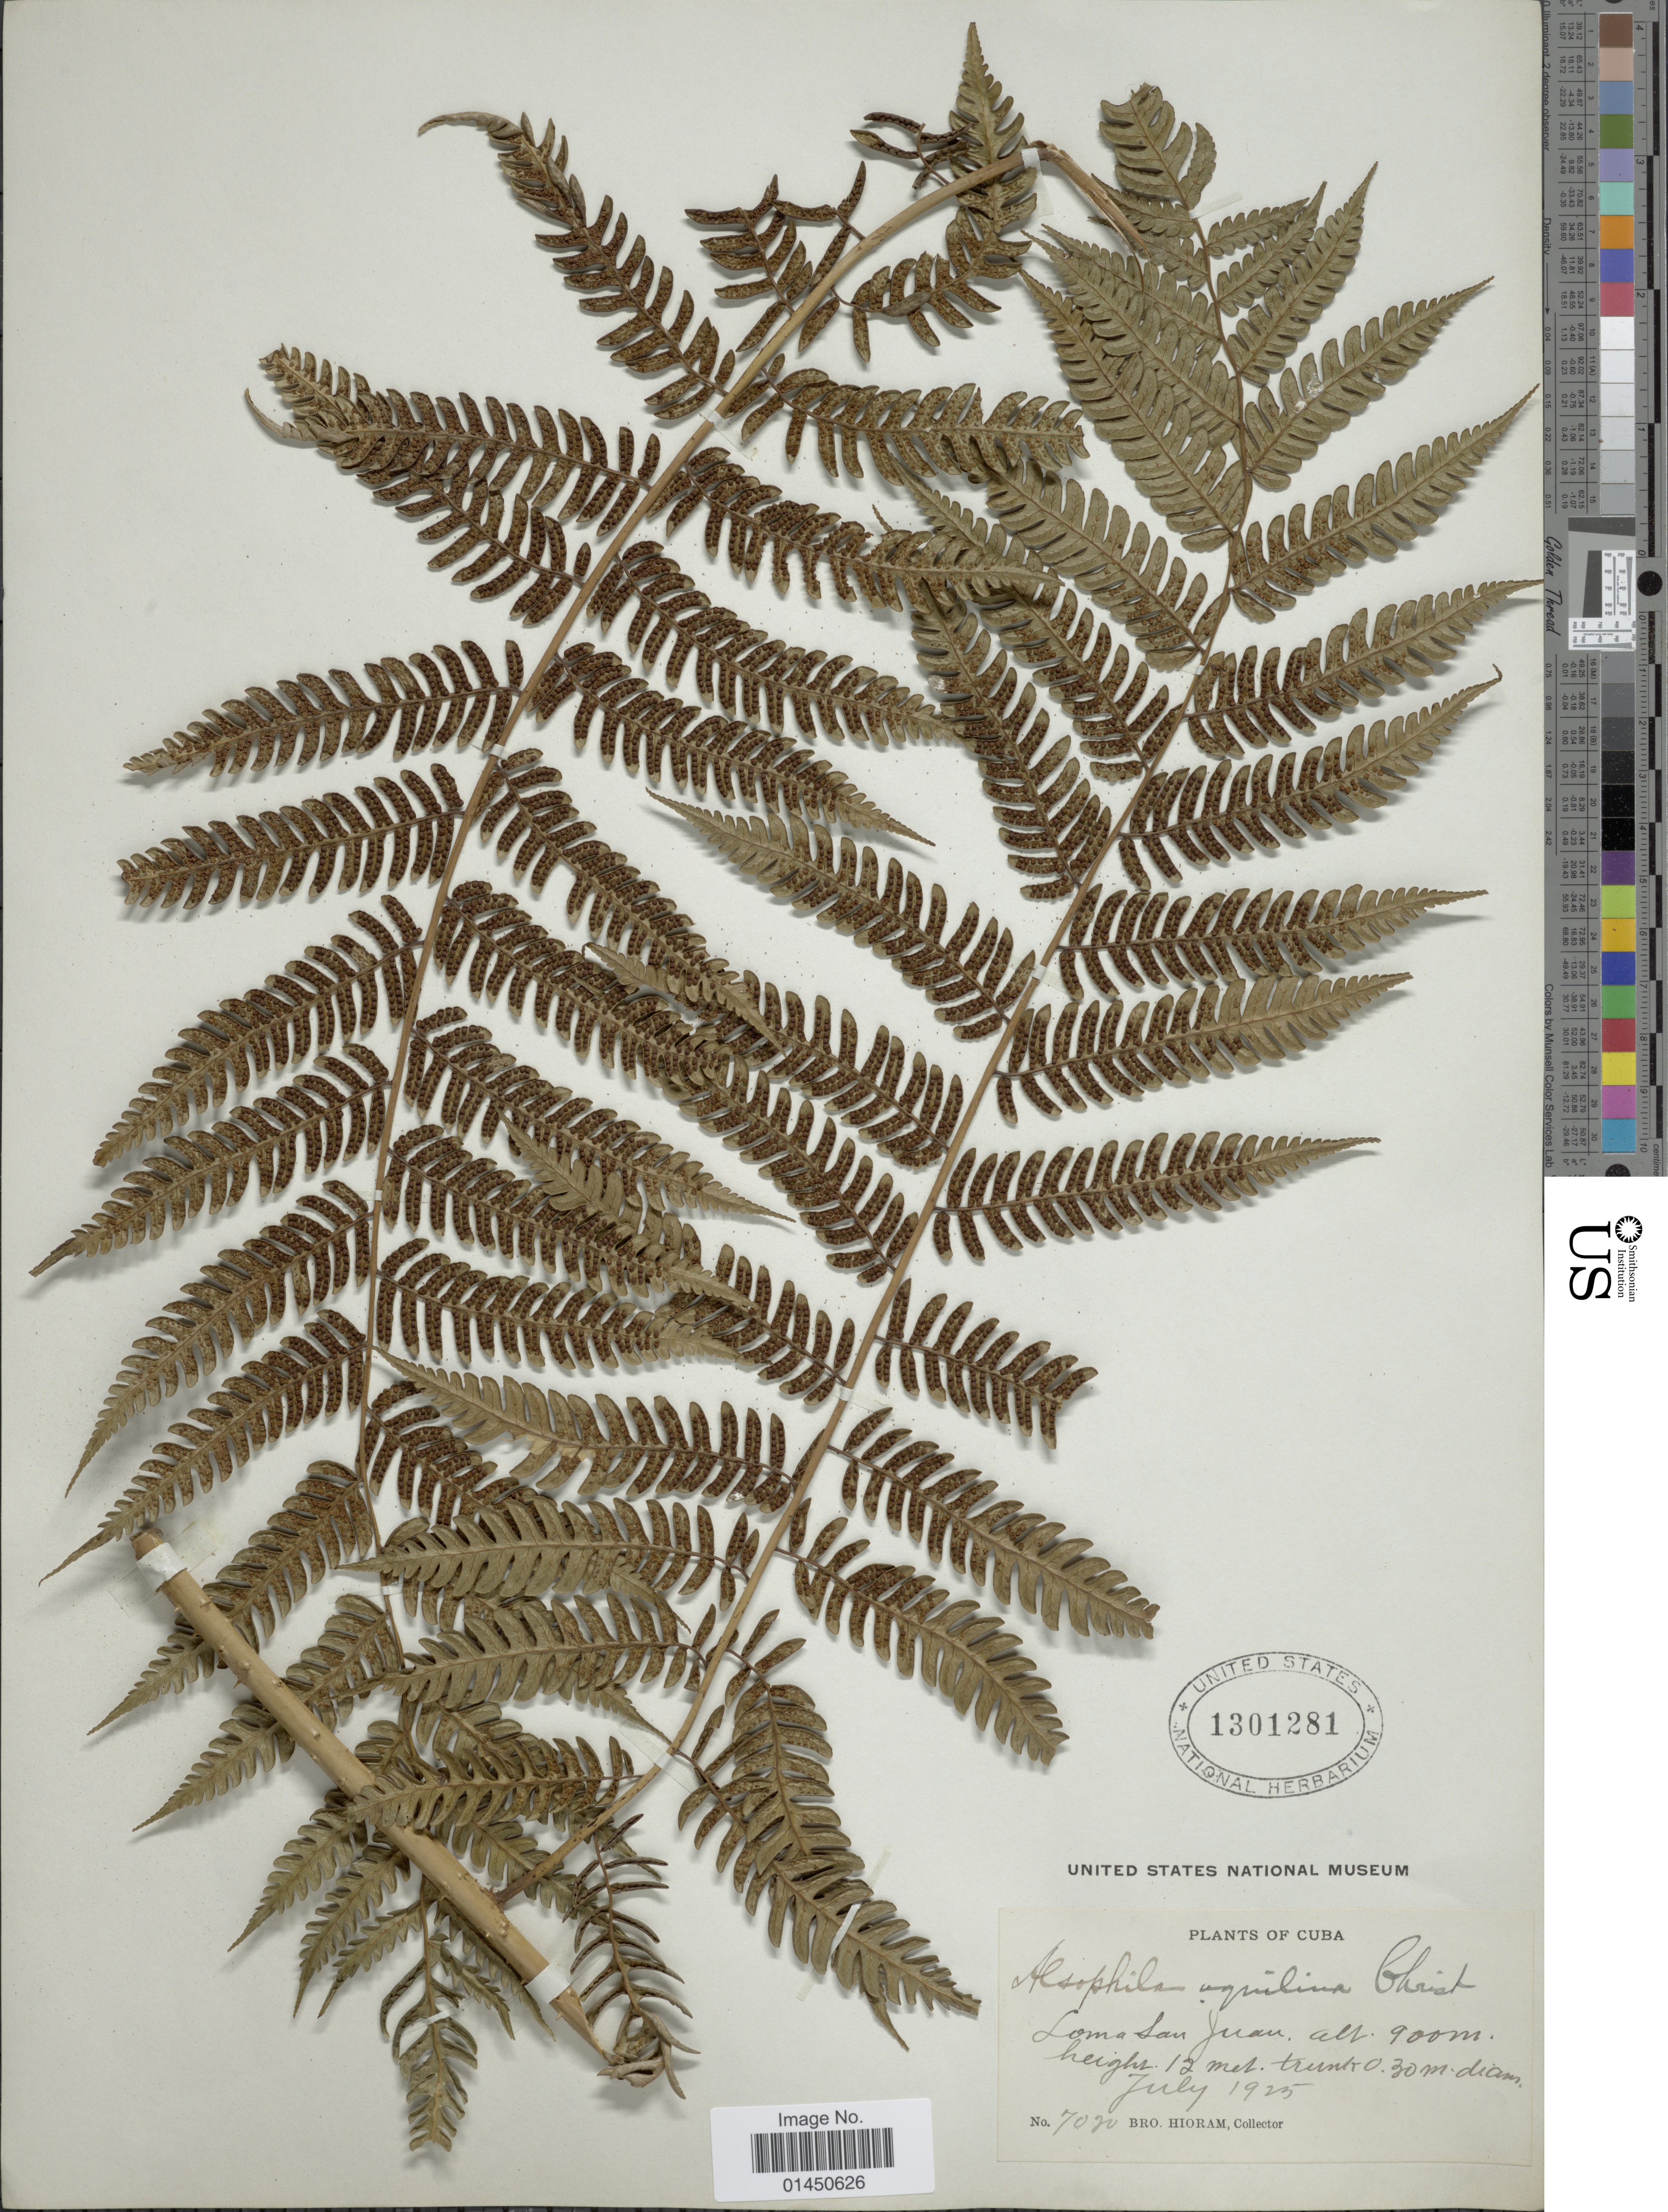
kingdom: Plantae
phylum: Tracheophyta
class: Polypodiopsida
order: Cyatheales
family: Cyatheaceae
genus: Cyathea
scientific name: Cyathea parvula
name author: (Jenman) Domin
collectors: Bro. Hioram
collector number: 7020*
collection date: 1925-07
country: Cuba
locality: Loma San Juan.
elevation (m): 900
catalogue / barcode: US 1301281